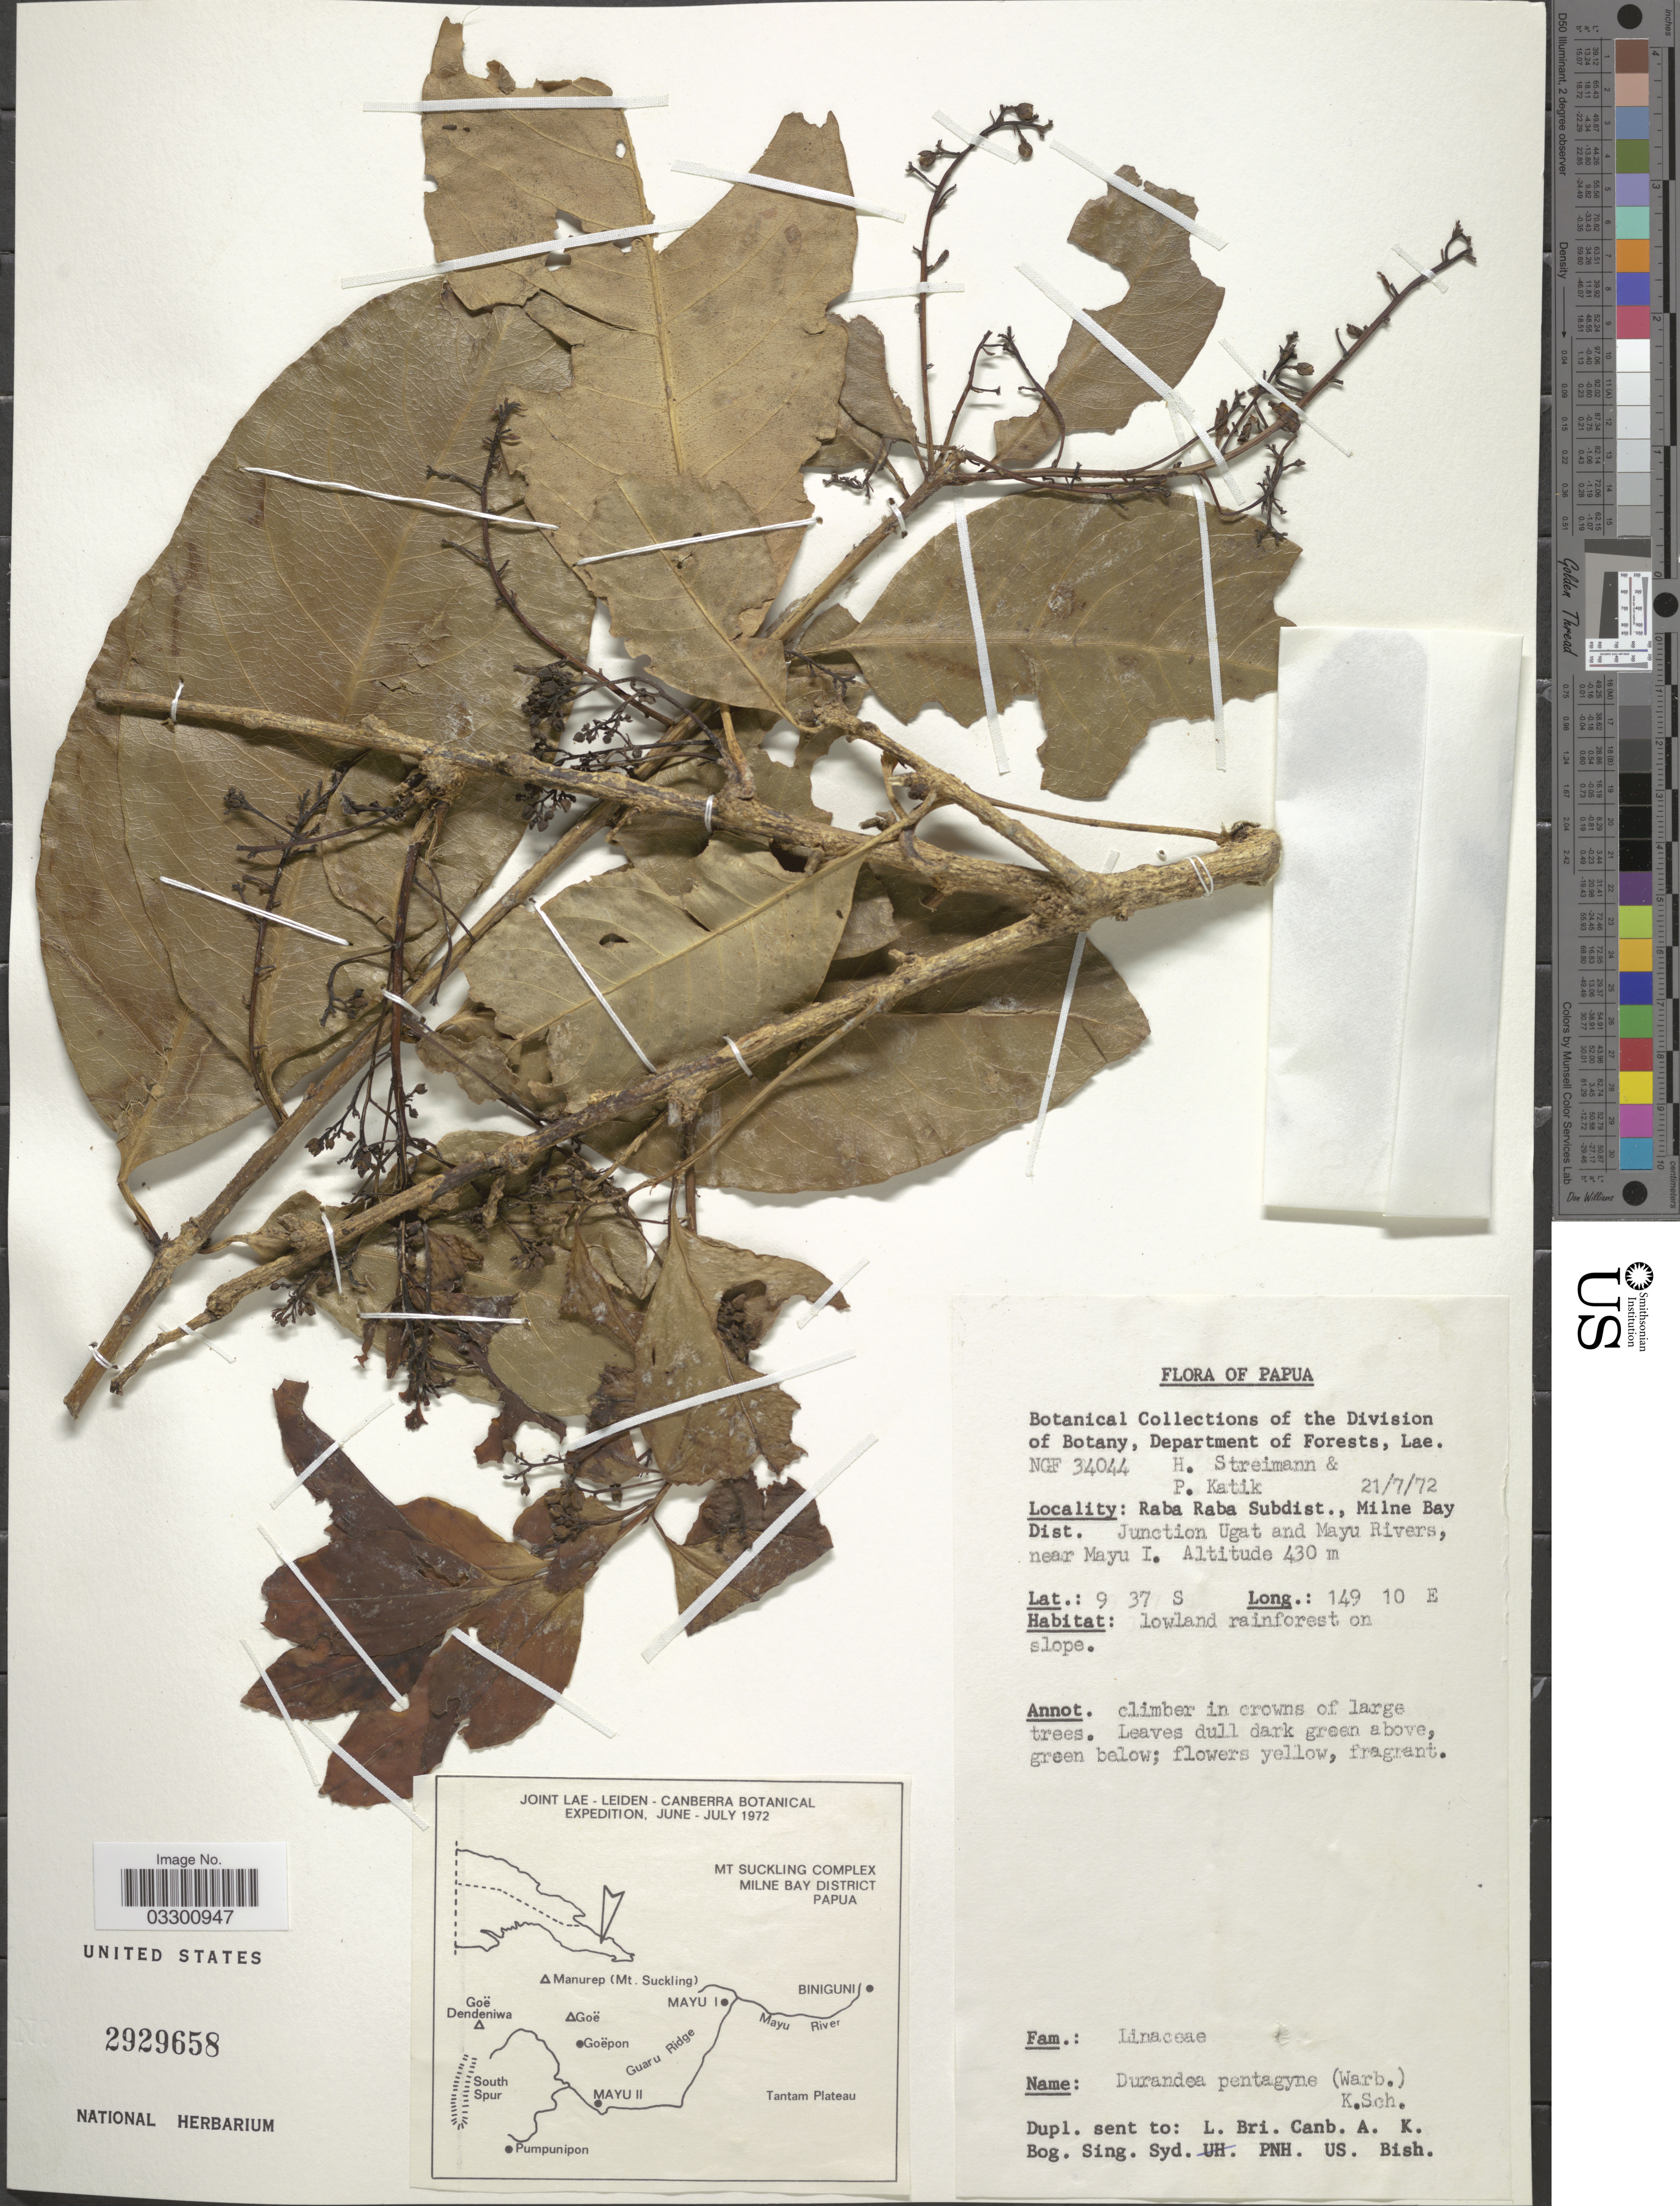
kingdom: Plantae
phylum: Tracheophyta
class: Magnoliopsida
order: Malpighiales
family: Linaceae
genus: Durandea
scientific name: Durandea pentagyna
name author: (Warb.) K. Schum.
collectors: H. Streimann & P. Katik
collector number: NGF 34044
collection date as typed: Transcribed d/m/y: 21/7/72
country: Papua New Guinea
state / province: Milne Bay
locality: Raba Raba Subdist., Milne Bay Dist. Junction Ugat and Mayu Rivers, near Mayu I.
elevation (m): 430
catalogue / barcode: US 2929658